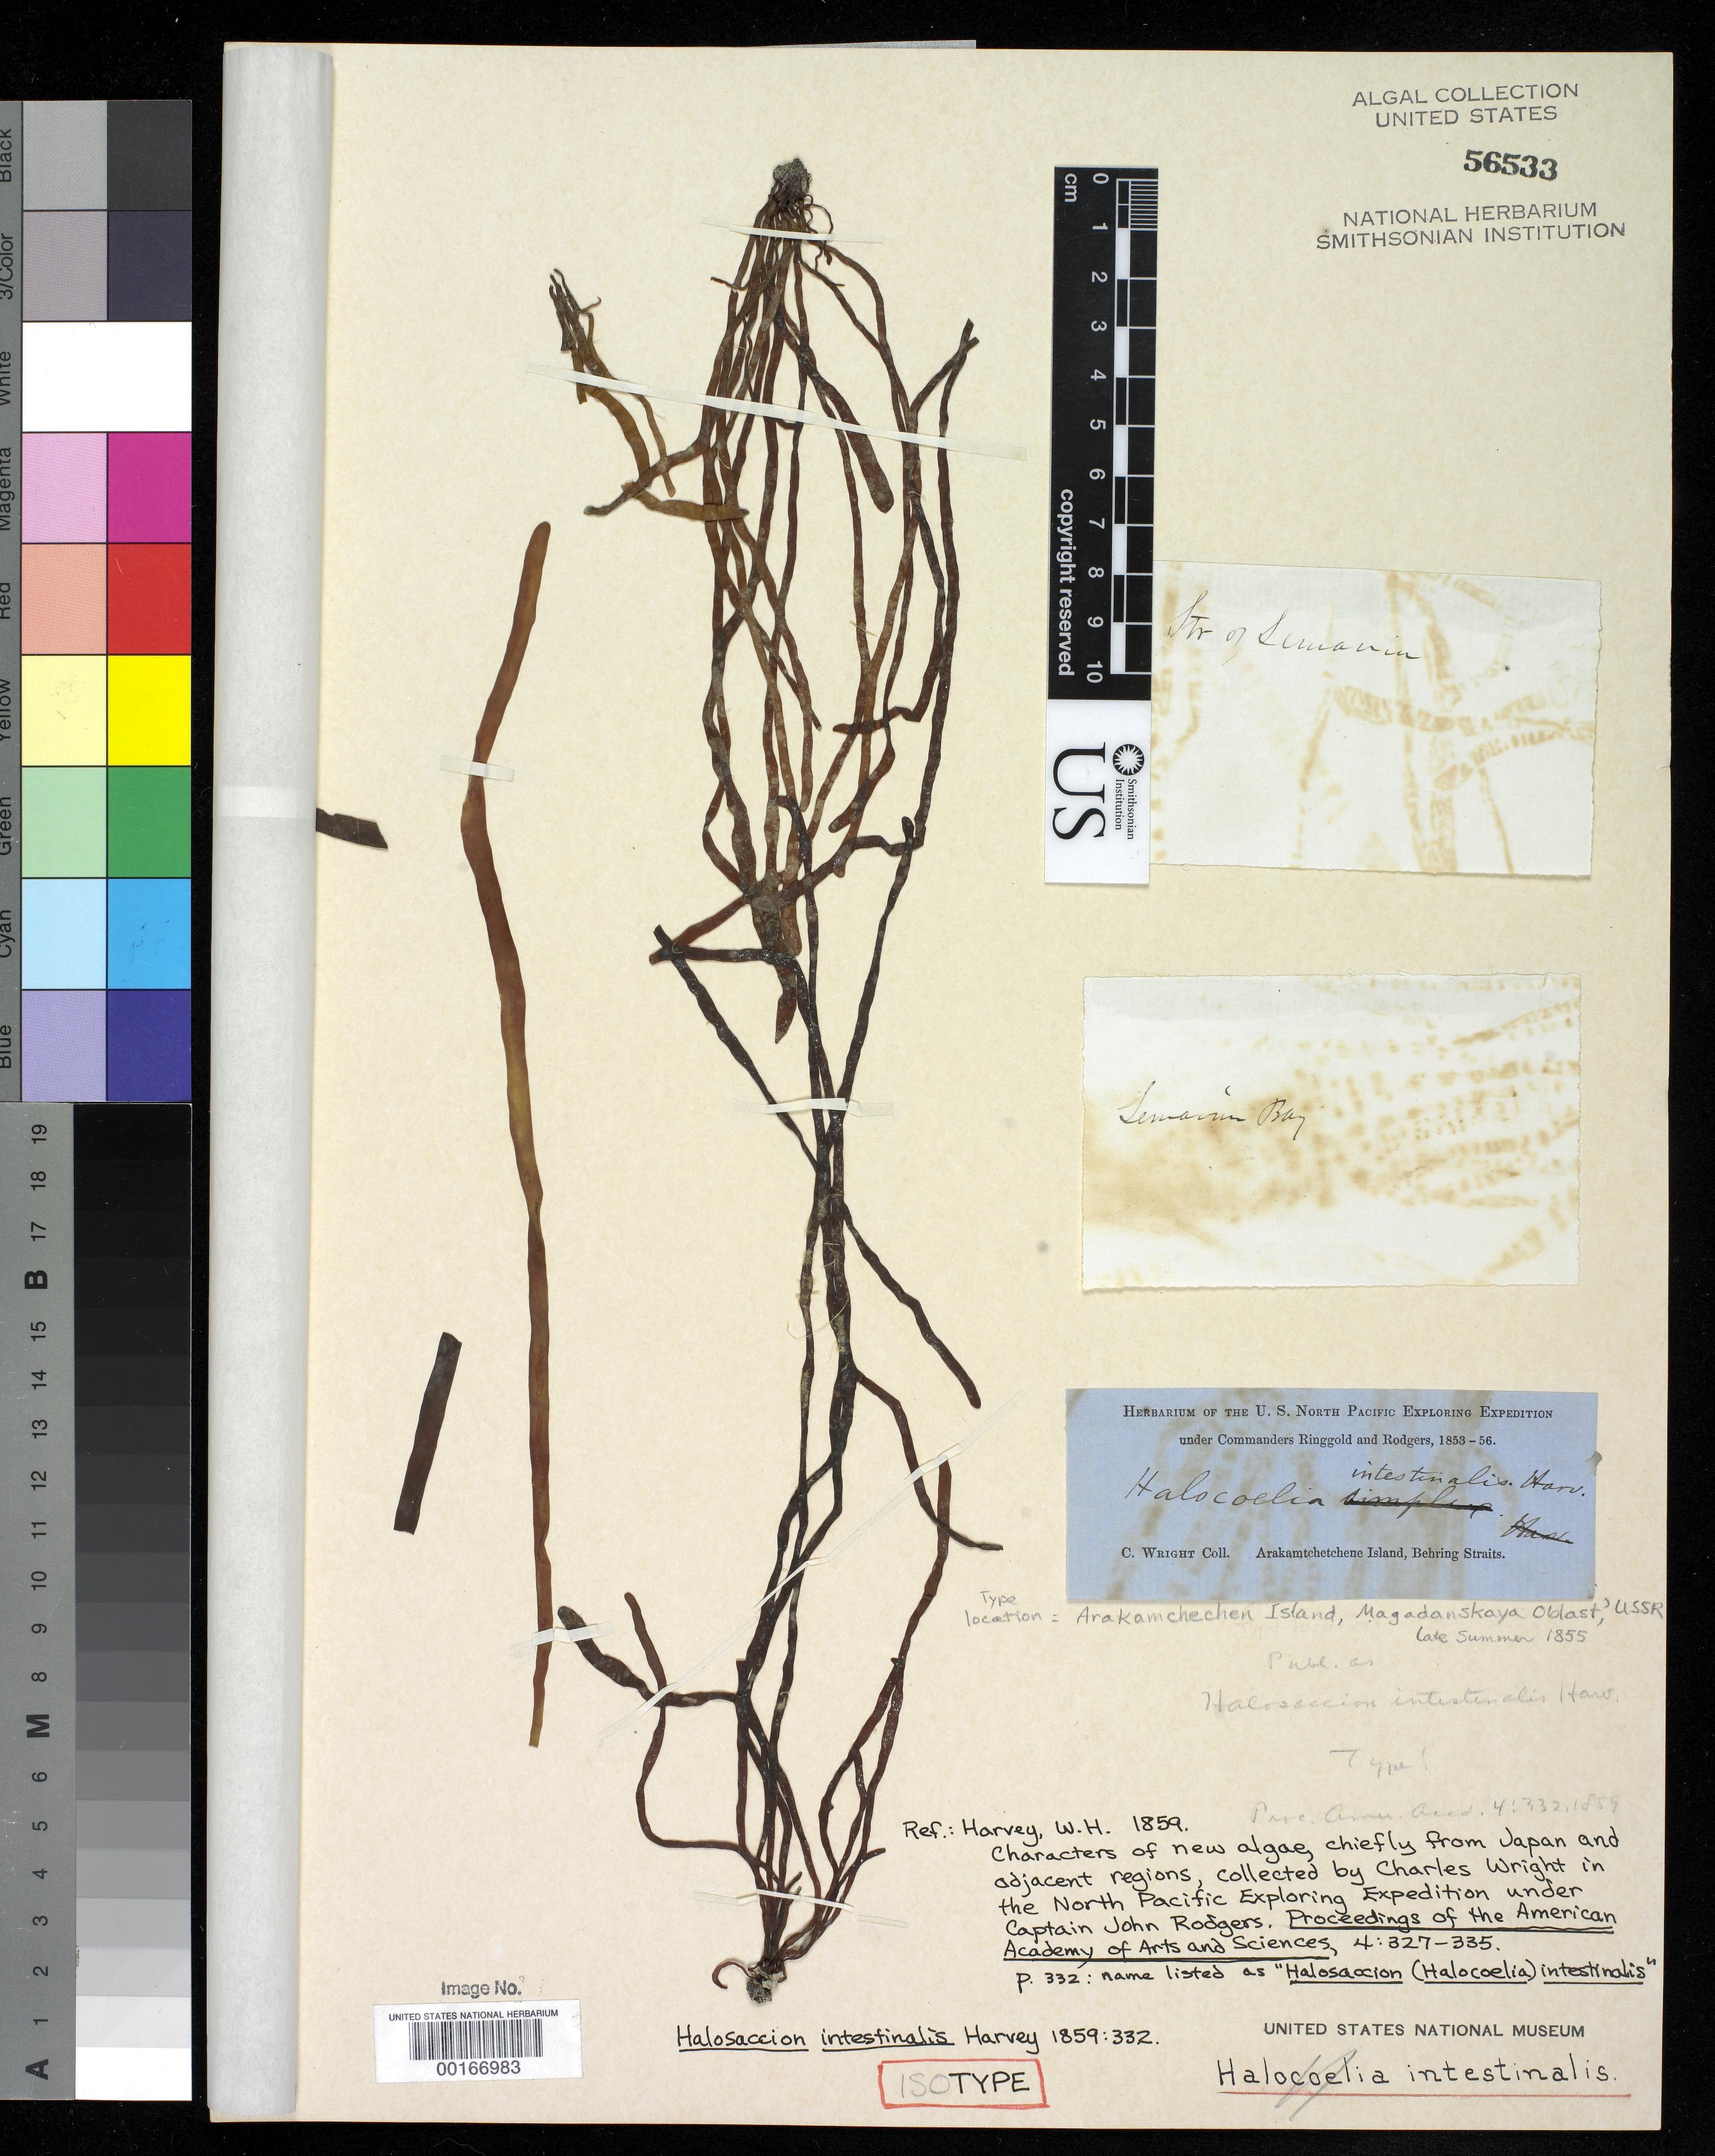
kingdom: Plantae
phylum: Rhodophyta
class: Florideophyceae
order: Palmariales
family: Palmariaceae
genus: Halosaccion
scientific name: Halosaccion intestinalis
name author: Harv.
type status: Isotype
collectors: C. Wright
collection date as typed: Sum 1855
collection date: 1855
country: Russian Federation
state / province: Chukotka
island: Arakamchechen Island [Arakamtchetchene Island]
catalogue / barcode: US 56533